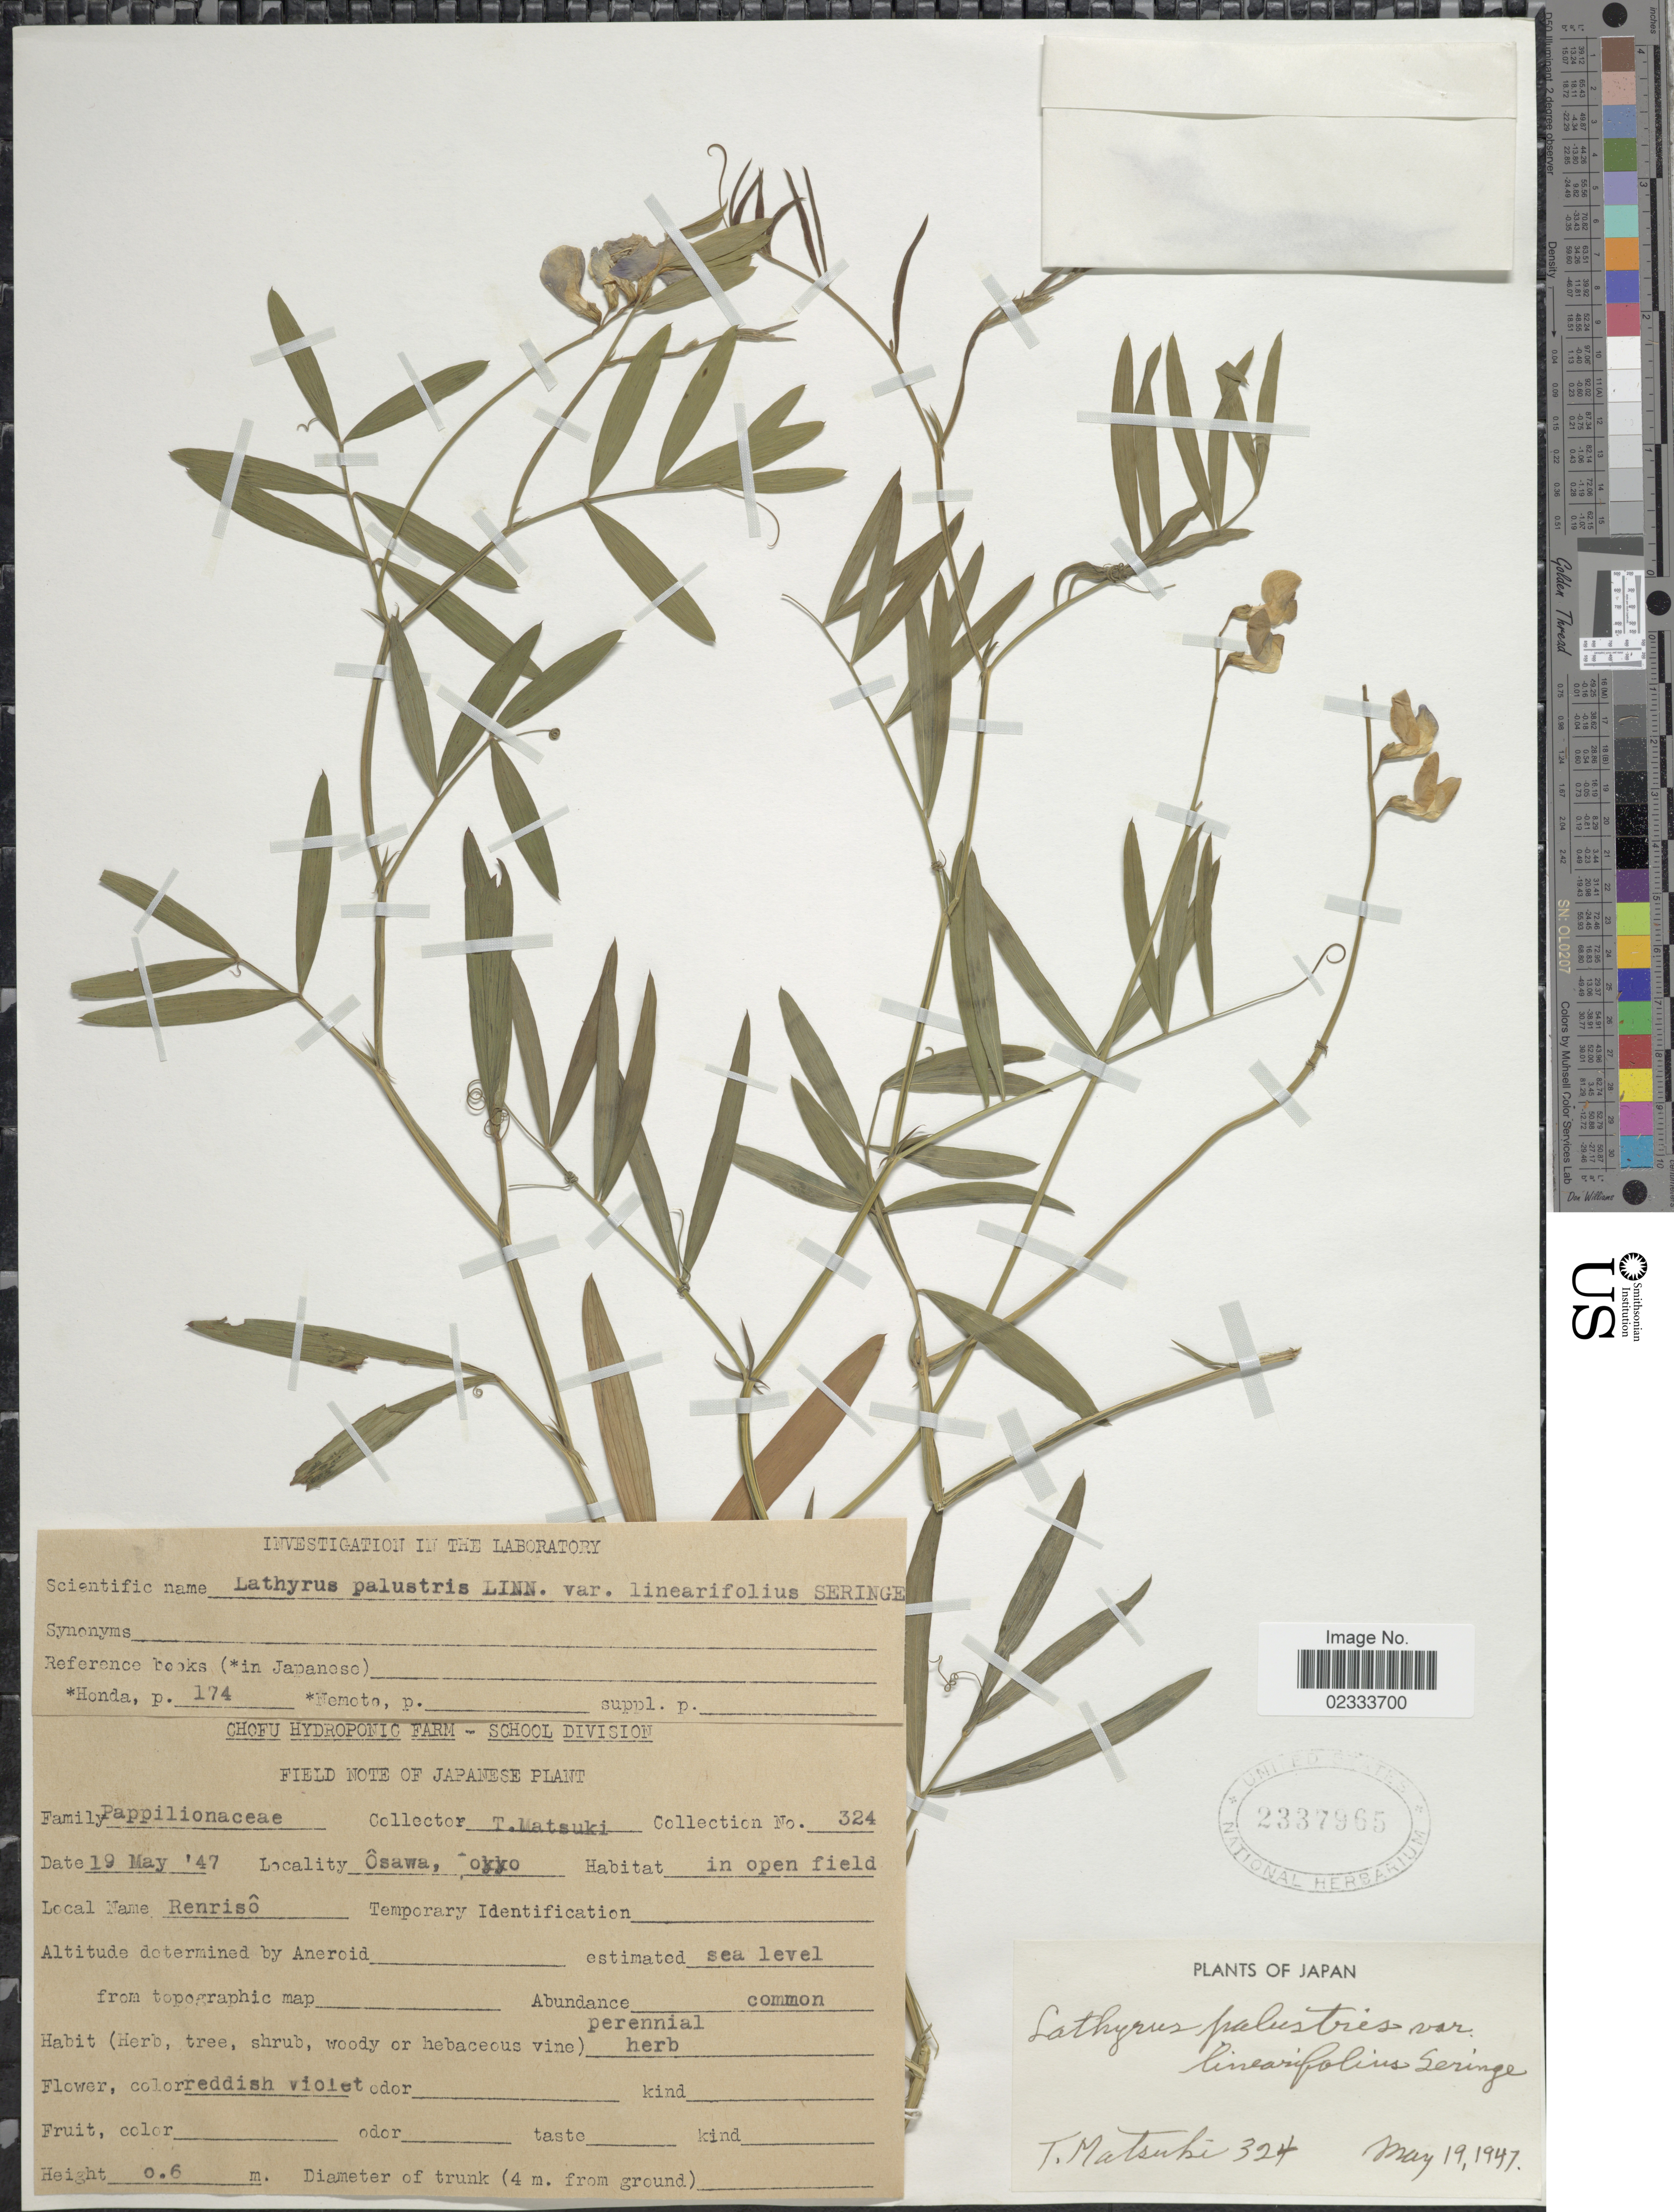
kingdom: Plantae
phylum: Tracheophyta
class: Magnoliopsida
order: Fabales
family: Fabaceae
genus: Lathyrus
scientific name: Lathyrus palustris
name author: L.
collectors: T. Matsuki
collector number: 324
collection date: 1947-05-19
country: Japan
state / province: Tokyo, Federal City of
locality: Osawa, in open field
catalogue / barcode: US 2337965